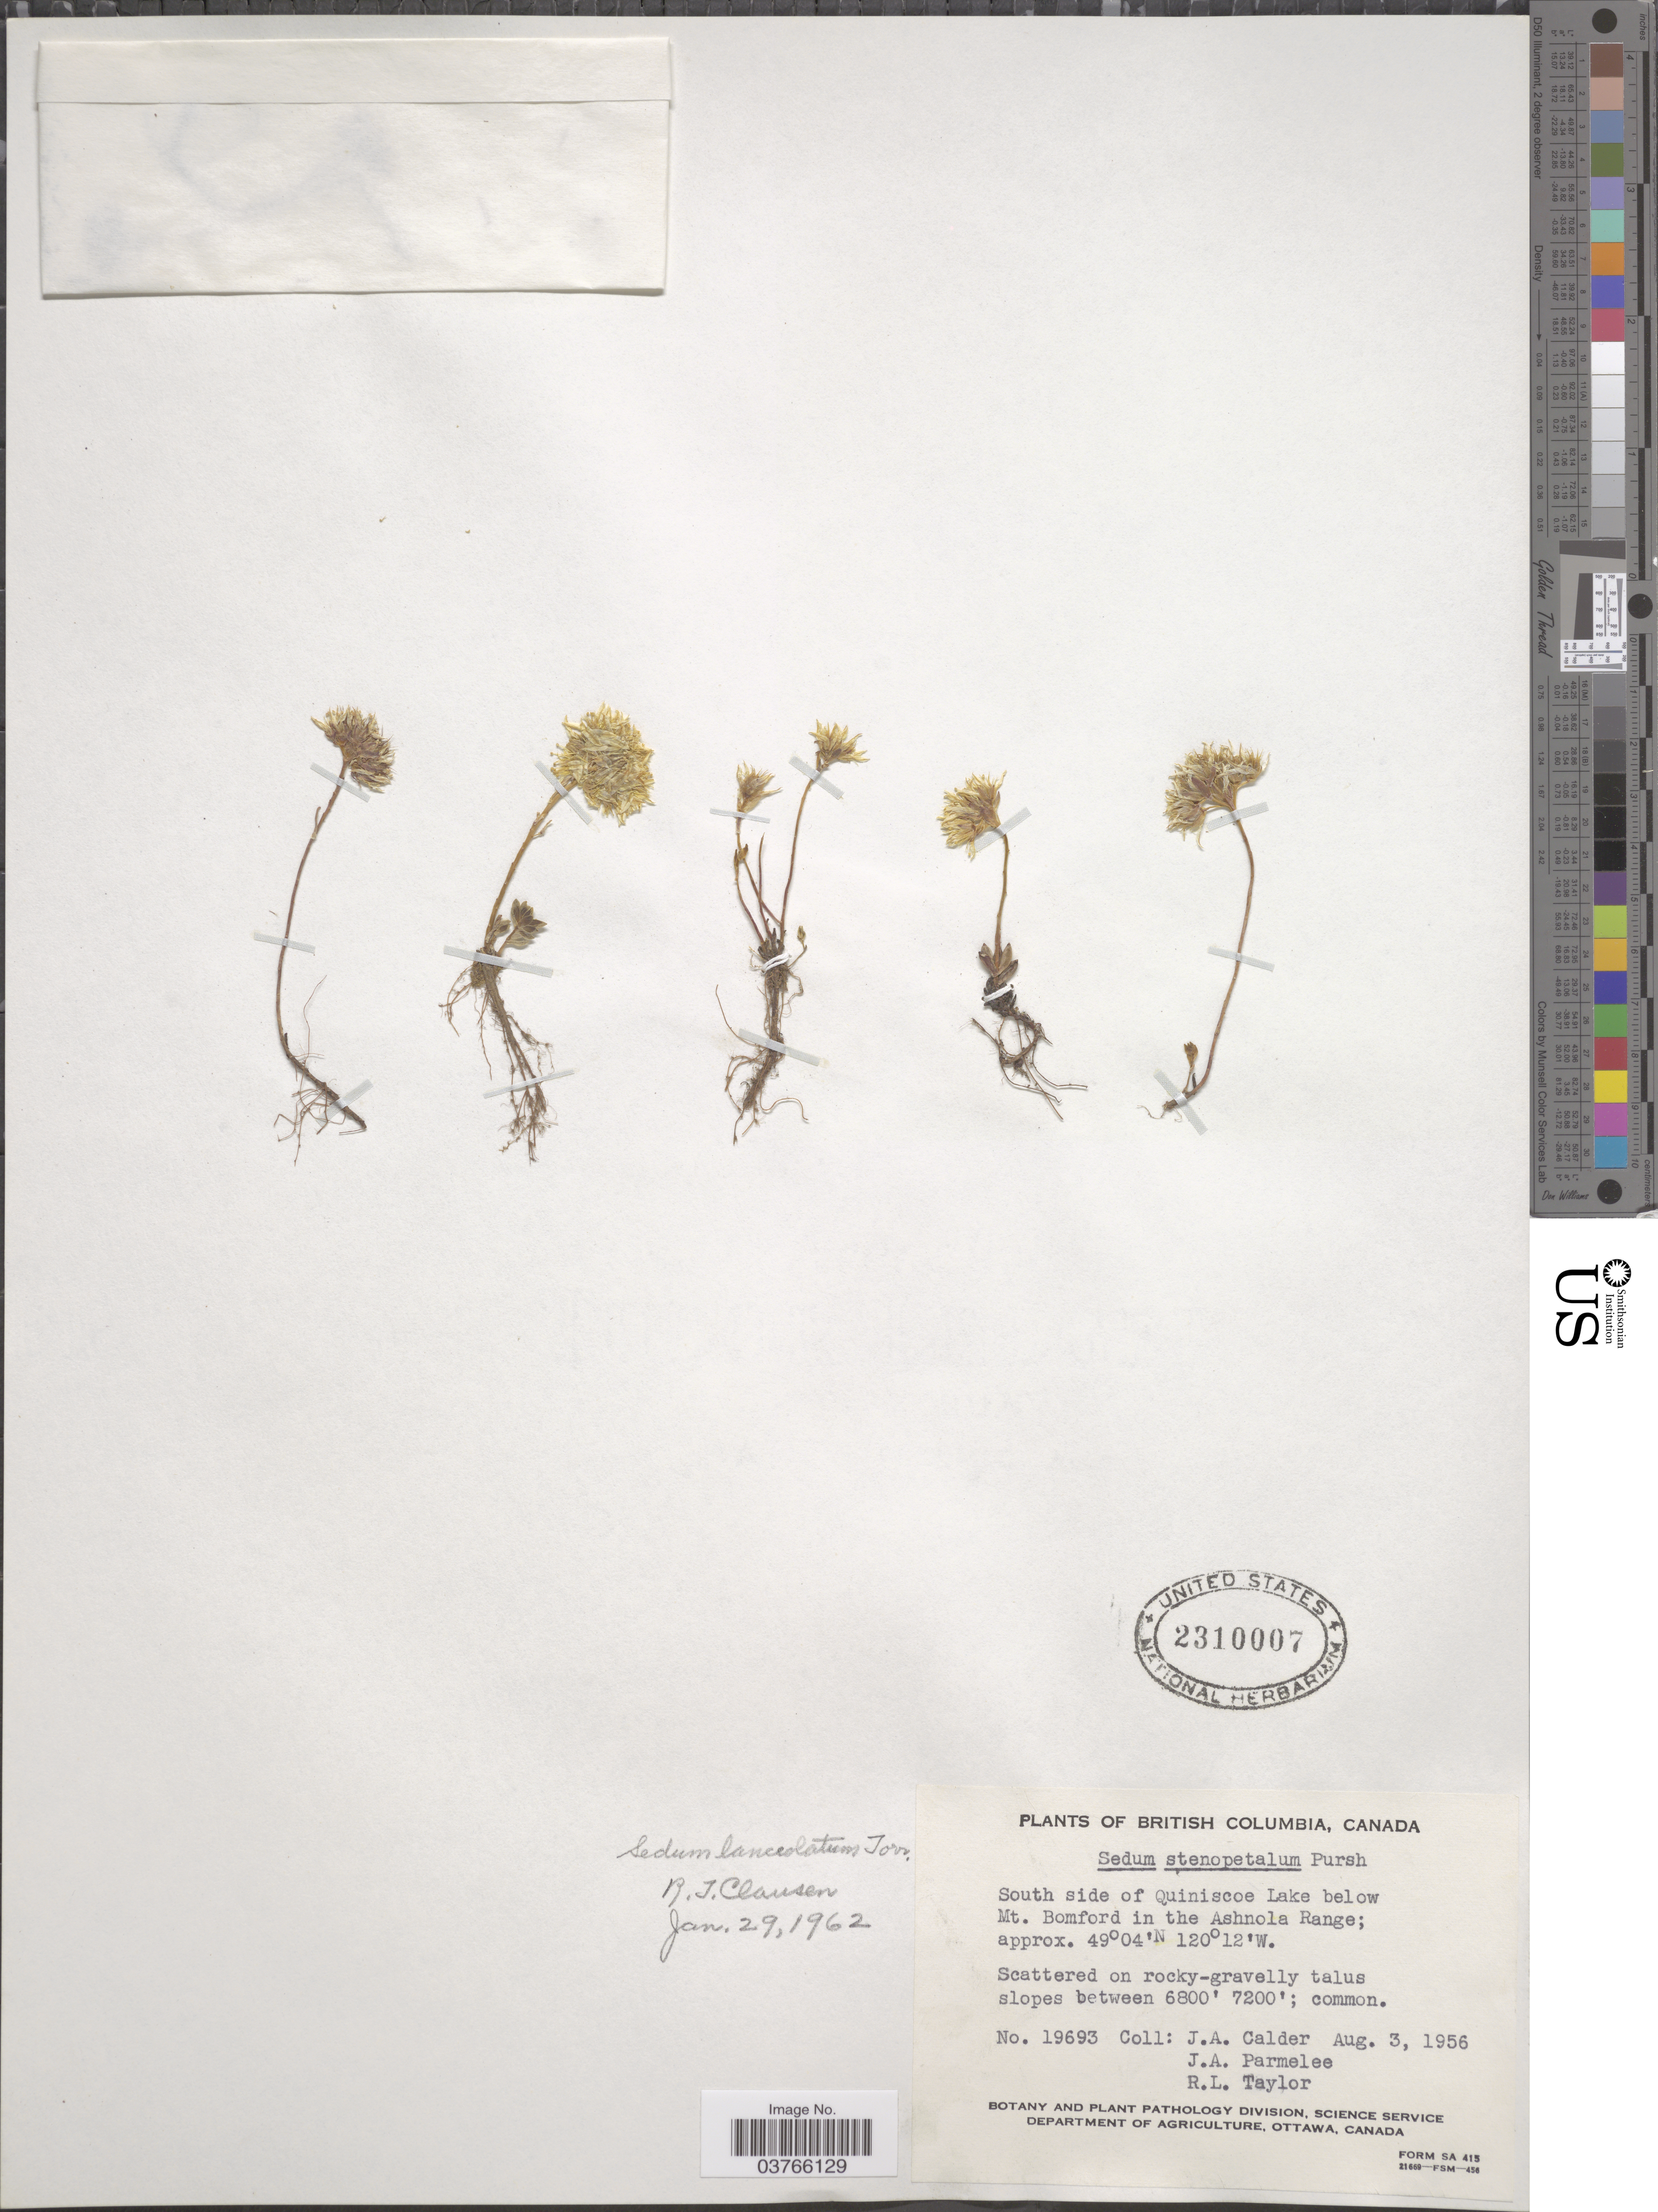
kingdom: Plantae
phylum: Tracheophyta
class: Magnoliopsida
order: Saxifragales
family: Crassulaceae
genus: Sedum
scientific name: Sedum lanceolatum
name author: Torr.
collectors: J. A. Calder, J. A. Parmelee & R. Taylor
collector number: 19693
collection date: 1956-08-03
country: Canada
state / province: British Columbia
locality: South side of Quiniscoe Lake below Mt. Bomford in the Ashnola Range.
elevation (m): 2073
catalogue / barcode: US 2310007